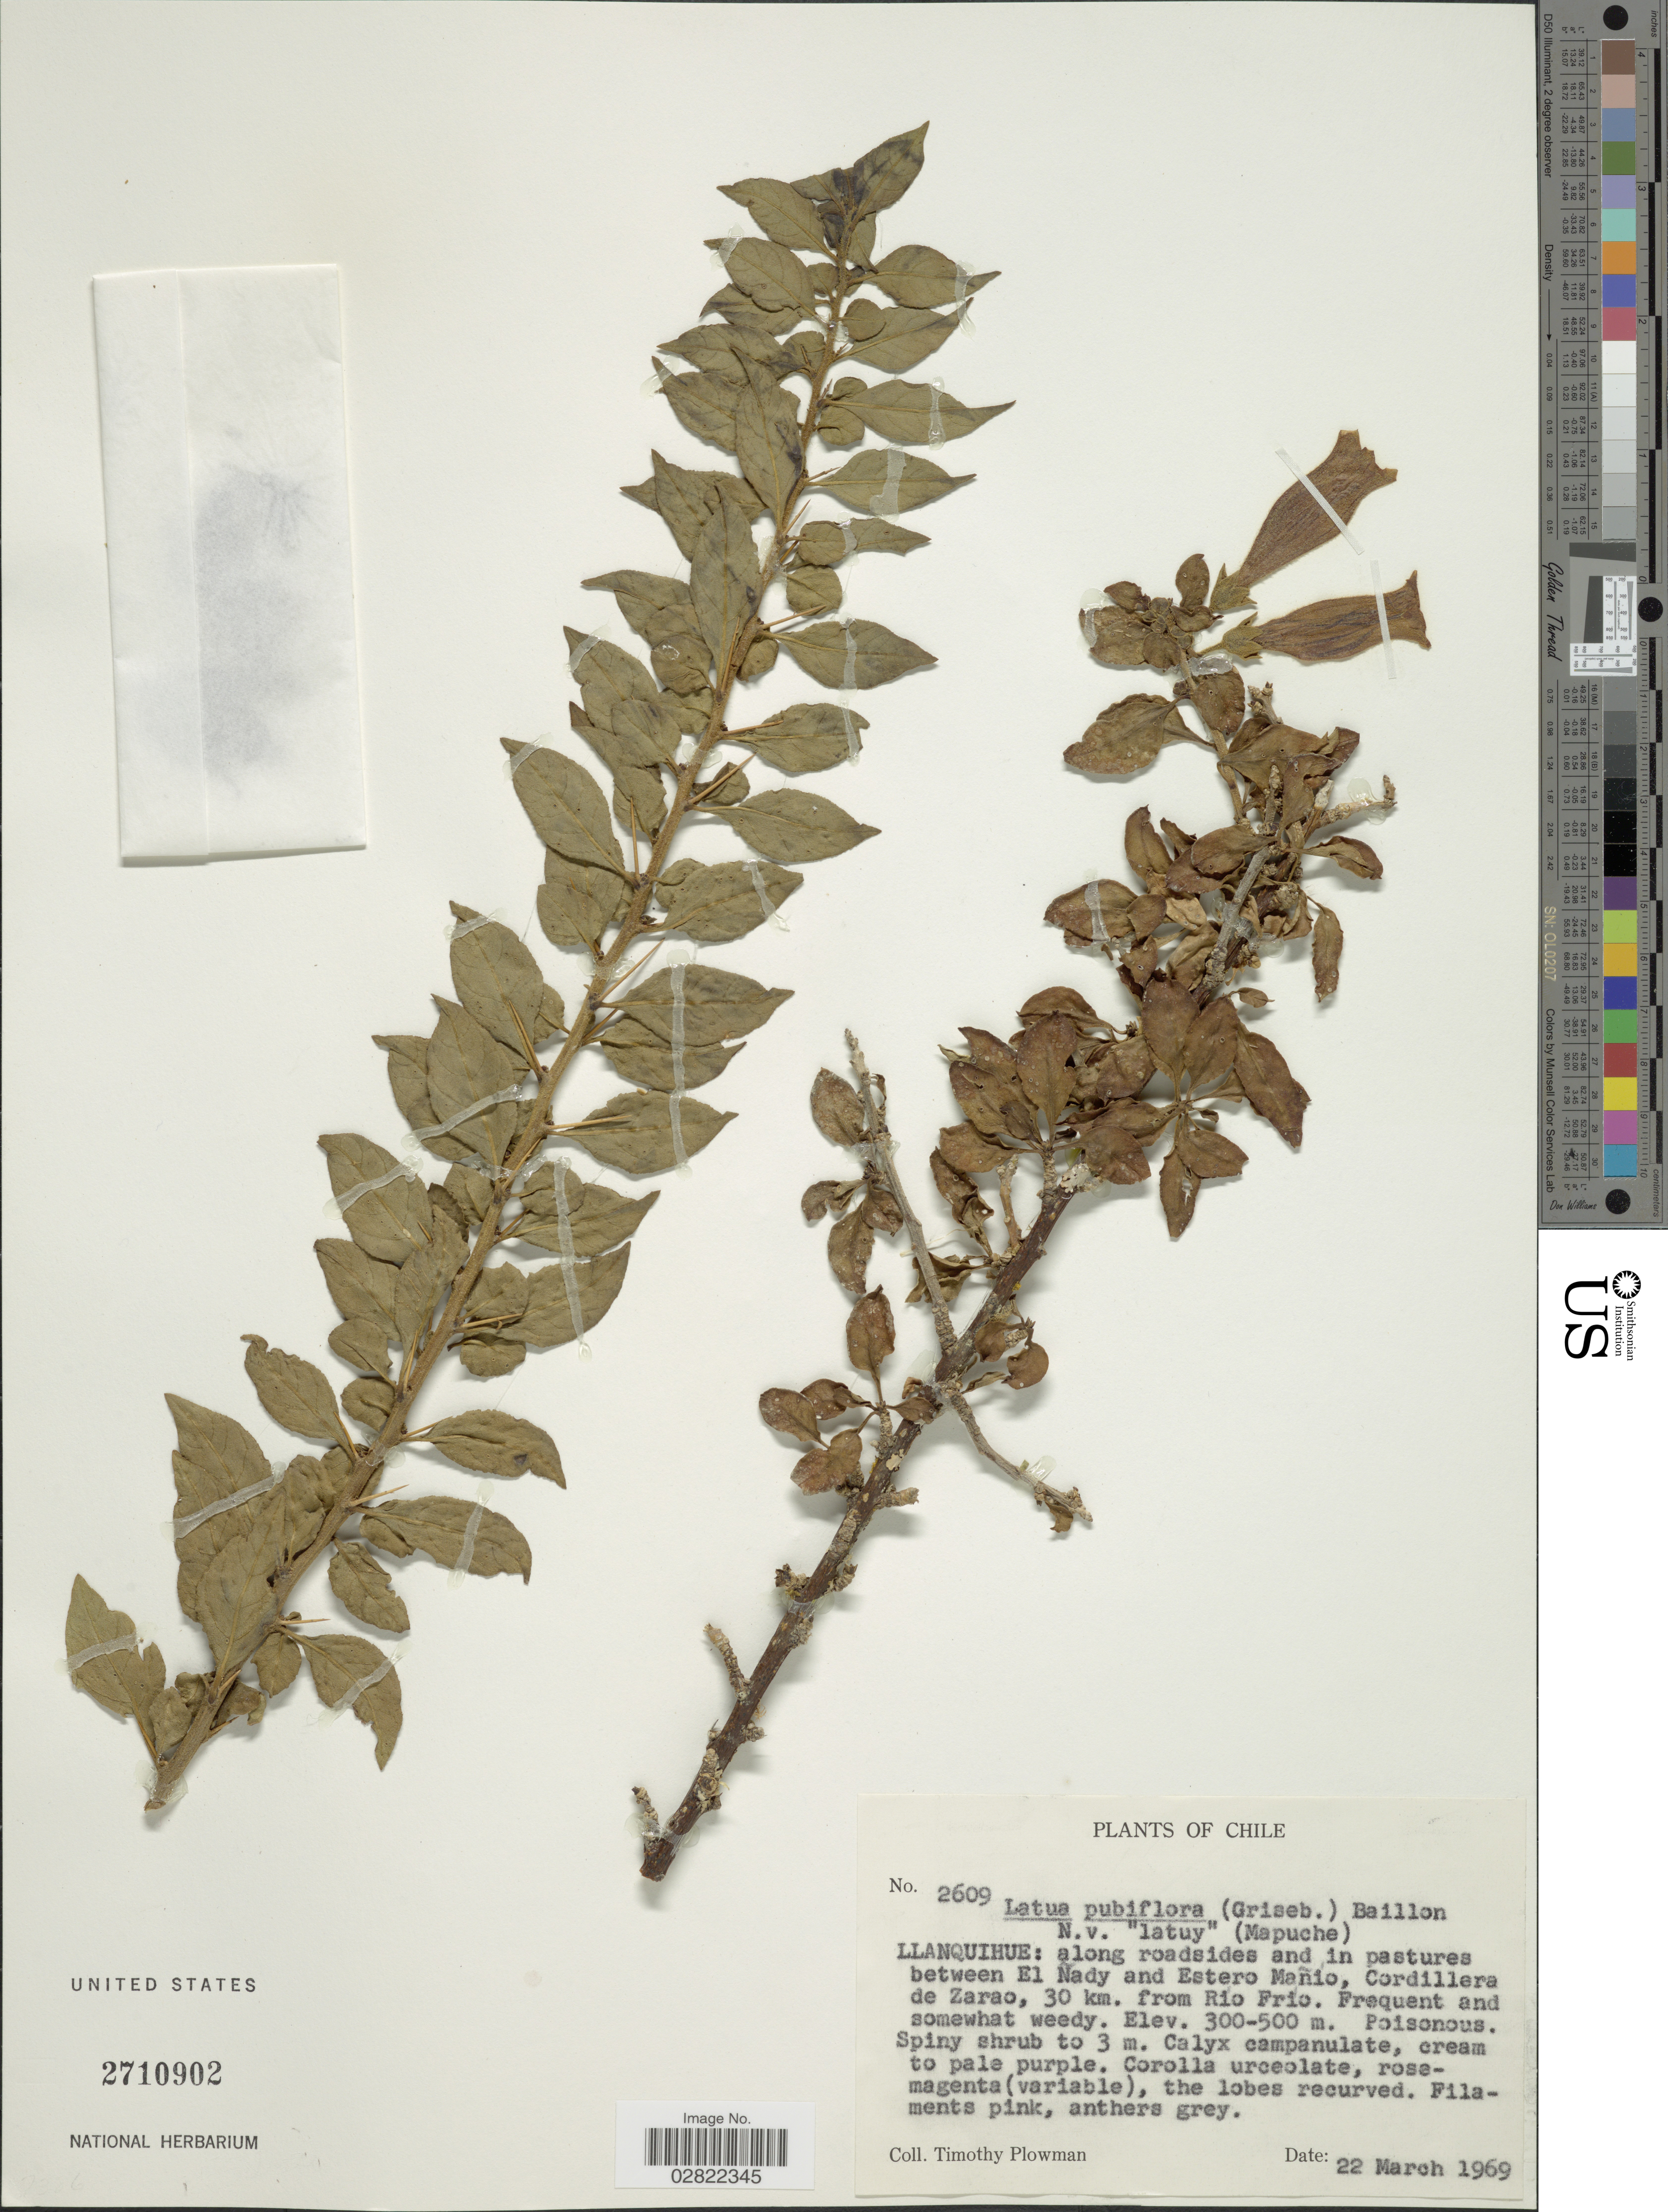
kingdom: Plantae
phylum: Tracheophyta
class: Magnoliopsida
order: Solanales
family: Solanaceae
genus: Latua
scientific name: Latua pubiflora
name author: (Griseb.) Baill.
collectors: T. Plowman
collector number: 2609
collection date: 1969-03-22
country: Chile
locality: Llanquihue: along roadsides and in pastures between El Nady and Estero Mañio, Cordillera de Zarao, 30 km. from Rio Frio.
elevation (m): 300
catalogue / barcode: US 2710902